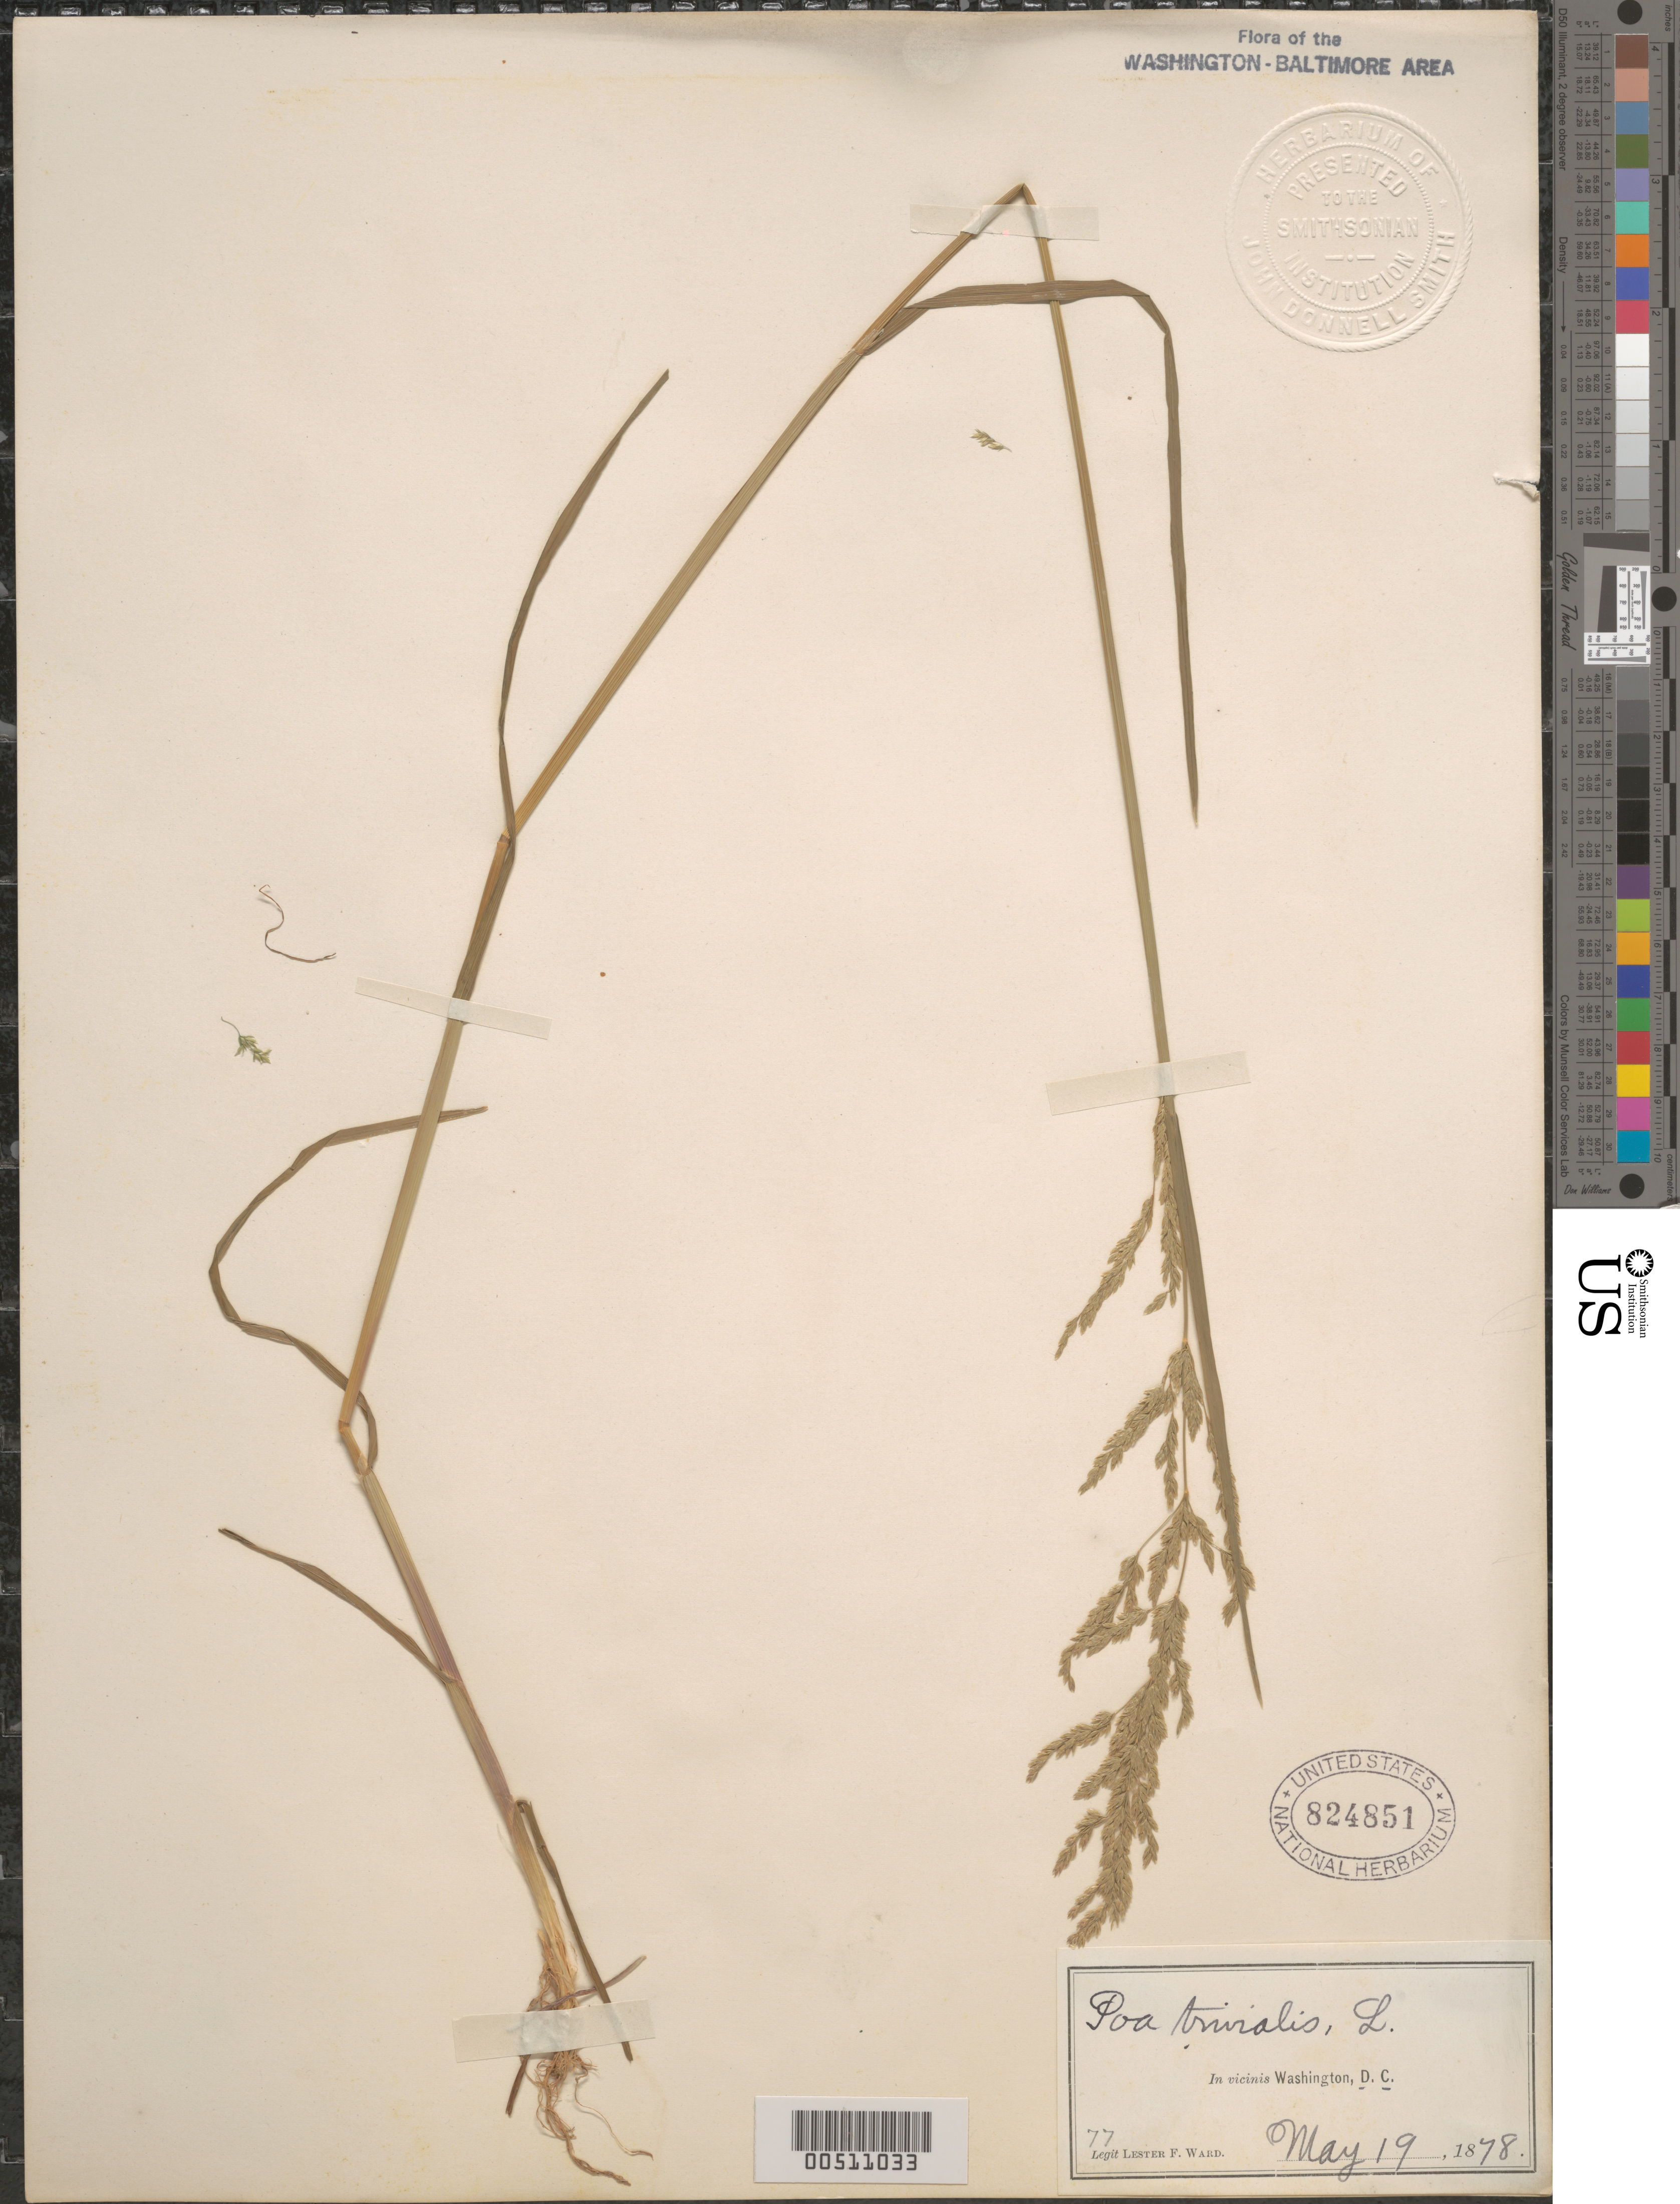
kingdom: Plantae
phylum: Tracheophyta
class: Liliopsida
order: Poales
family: Poaceae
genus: Poa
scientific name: Poa trivialis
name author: L.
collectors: L. F. Ward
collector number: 77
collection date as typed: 19 May 1878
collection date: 1878-05-19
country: United States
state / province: District of Columbia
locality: Washington DC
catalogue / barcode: US 824851